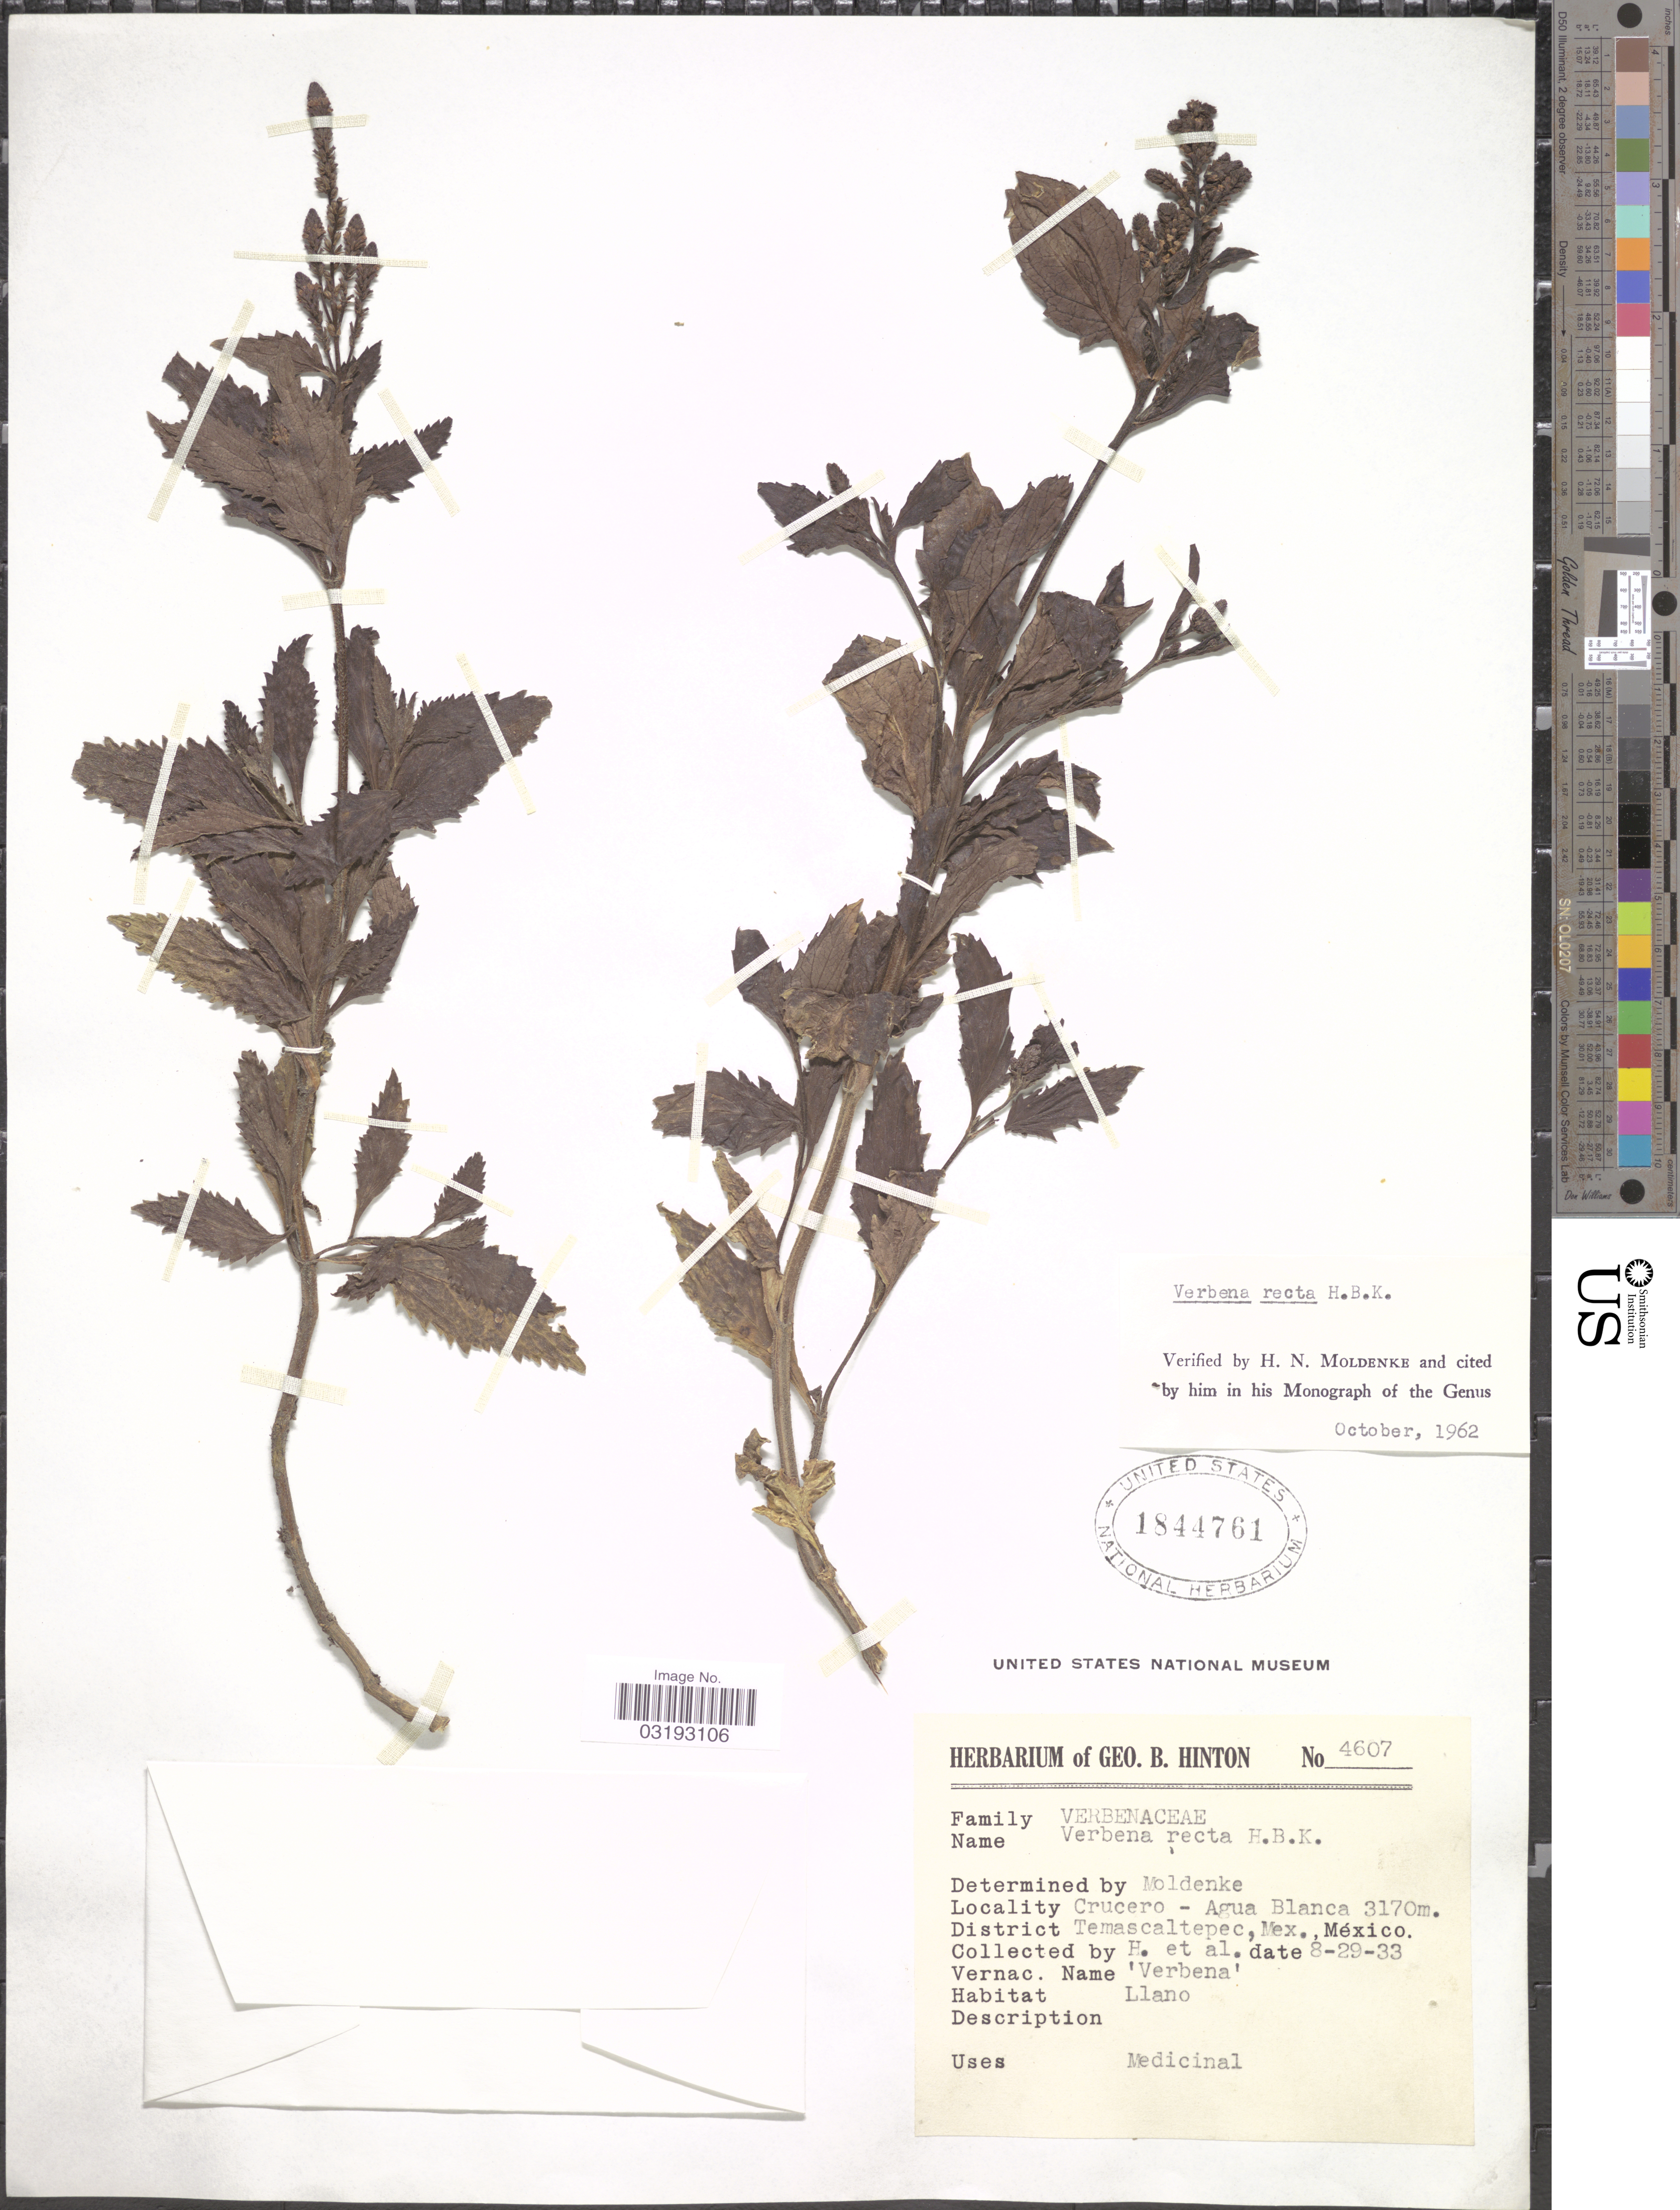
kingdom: Plantae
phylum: Tracheophyta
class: Magnoliopsida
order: Lamiales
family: Verbenaceae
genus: Verbena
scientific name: Verbena recta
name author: Kunth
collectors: G. B. Hinton & et al.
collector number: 4607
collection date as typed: Transcribed d/m/y: 29/8/33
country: Mexico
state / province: México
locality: Crucero - Agua Blanca. District Temascaltepec, Mex.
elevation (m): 3170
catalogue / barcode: US 1844761